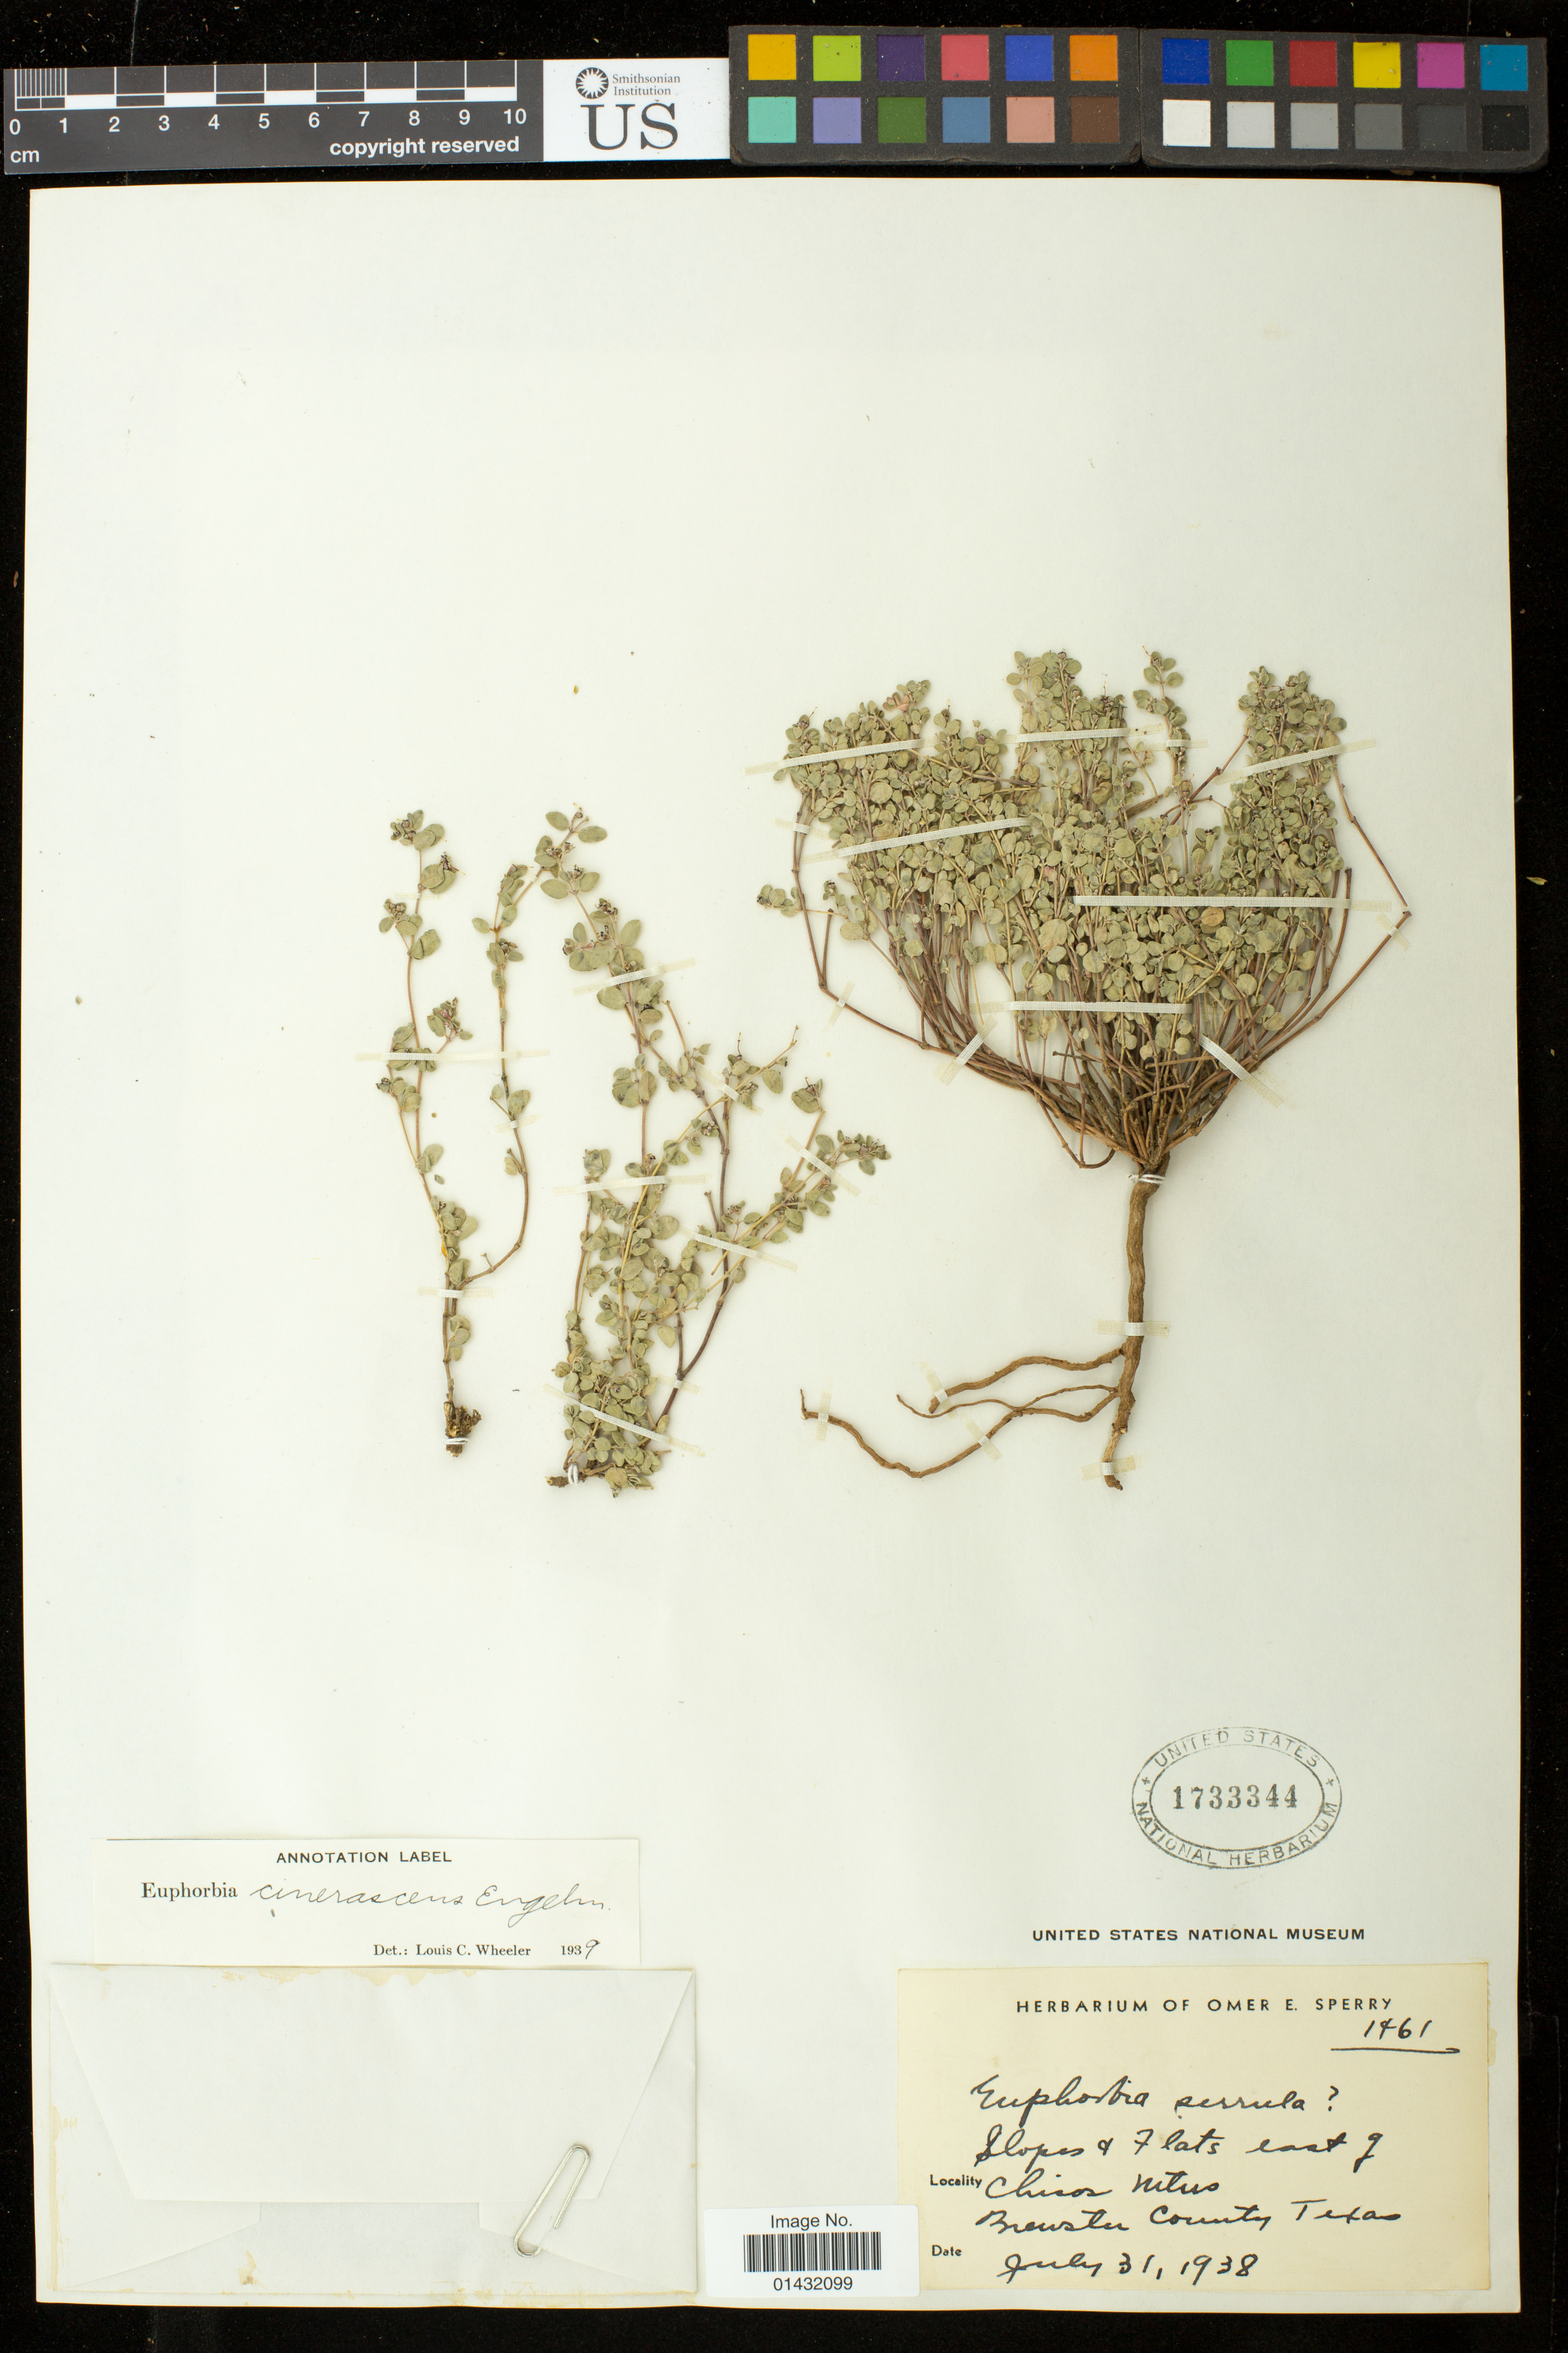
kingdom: Plantae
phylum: Tracheophyta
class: Magnoliopsida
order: Malpighiales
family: Euphorbiaceae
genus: Euphorbia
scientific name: Euphorbia cinerascens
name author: Engelm. in Emory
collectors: O. E. Sperry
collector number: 1461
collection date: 1938-07-31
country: United States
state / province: Texas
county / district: Brewster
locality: Slopes & Flats east of Chisos Mtns.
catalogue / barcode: US 1733344